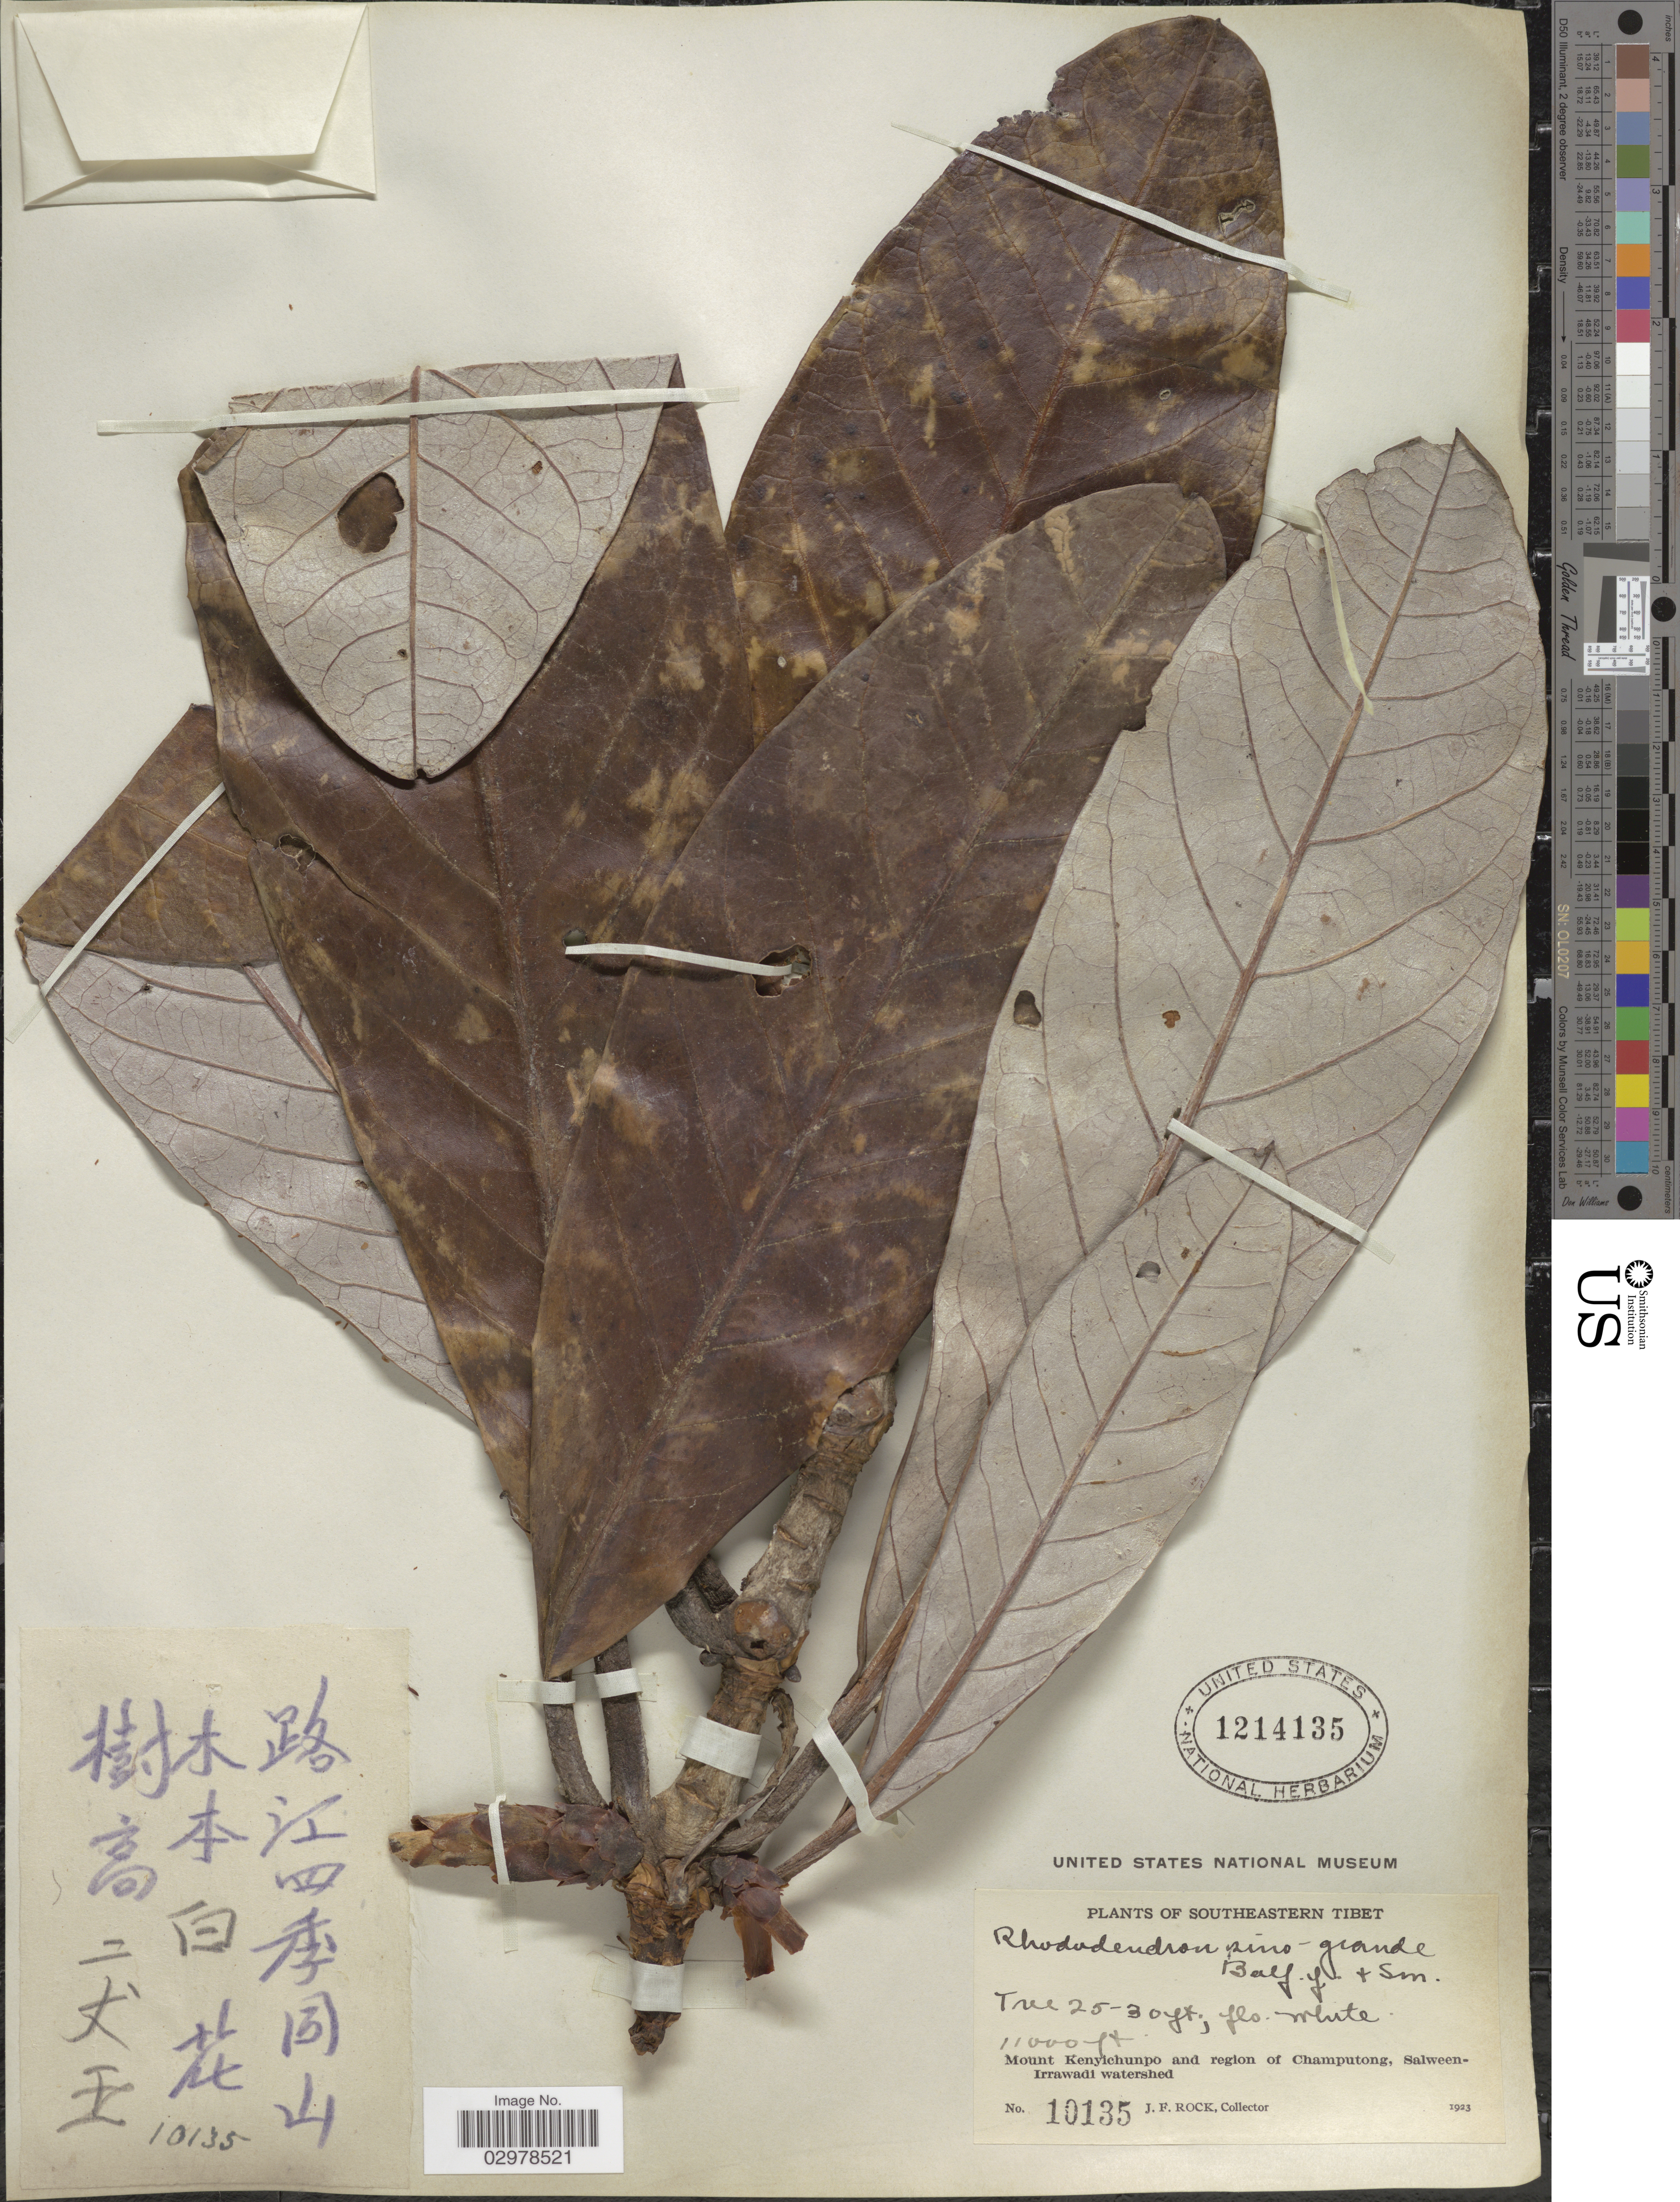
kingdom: Plantae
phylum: Tracheophyta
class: Magnoliopsida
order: Ericales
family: Ericaceae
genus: Rhododendron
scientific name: Rhododendron sinogrande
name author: Balf. f. & W.W. Sm.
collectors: J. Rock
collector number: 10135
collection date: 1923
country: China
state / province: Xizang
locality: Southeastern Tibet. Mount Kenyichunpo and region of Champutong, Salween-Irrawadi watershed.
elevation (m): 3353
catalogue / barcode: US 1214135